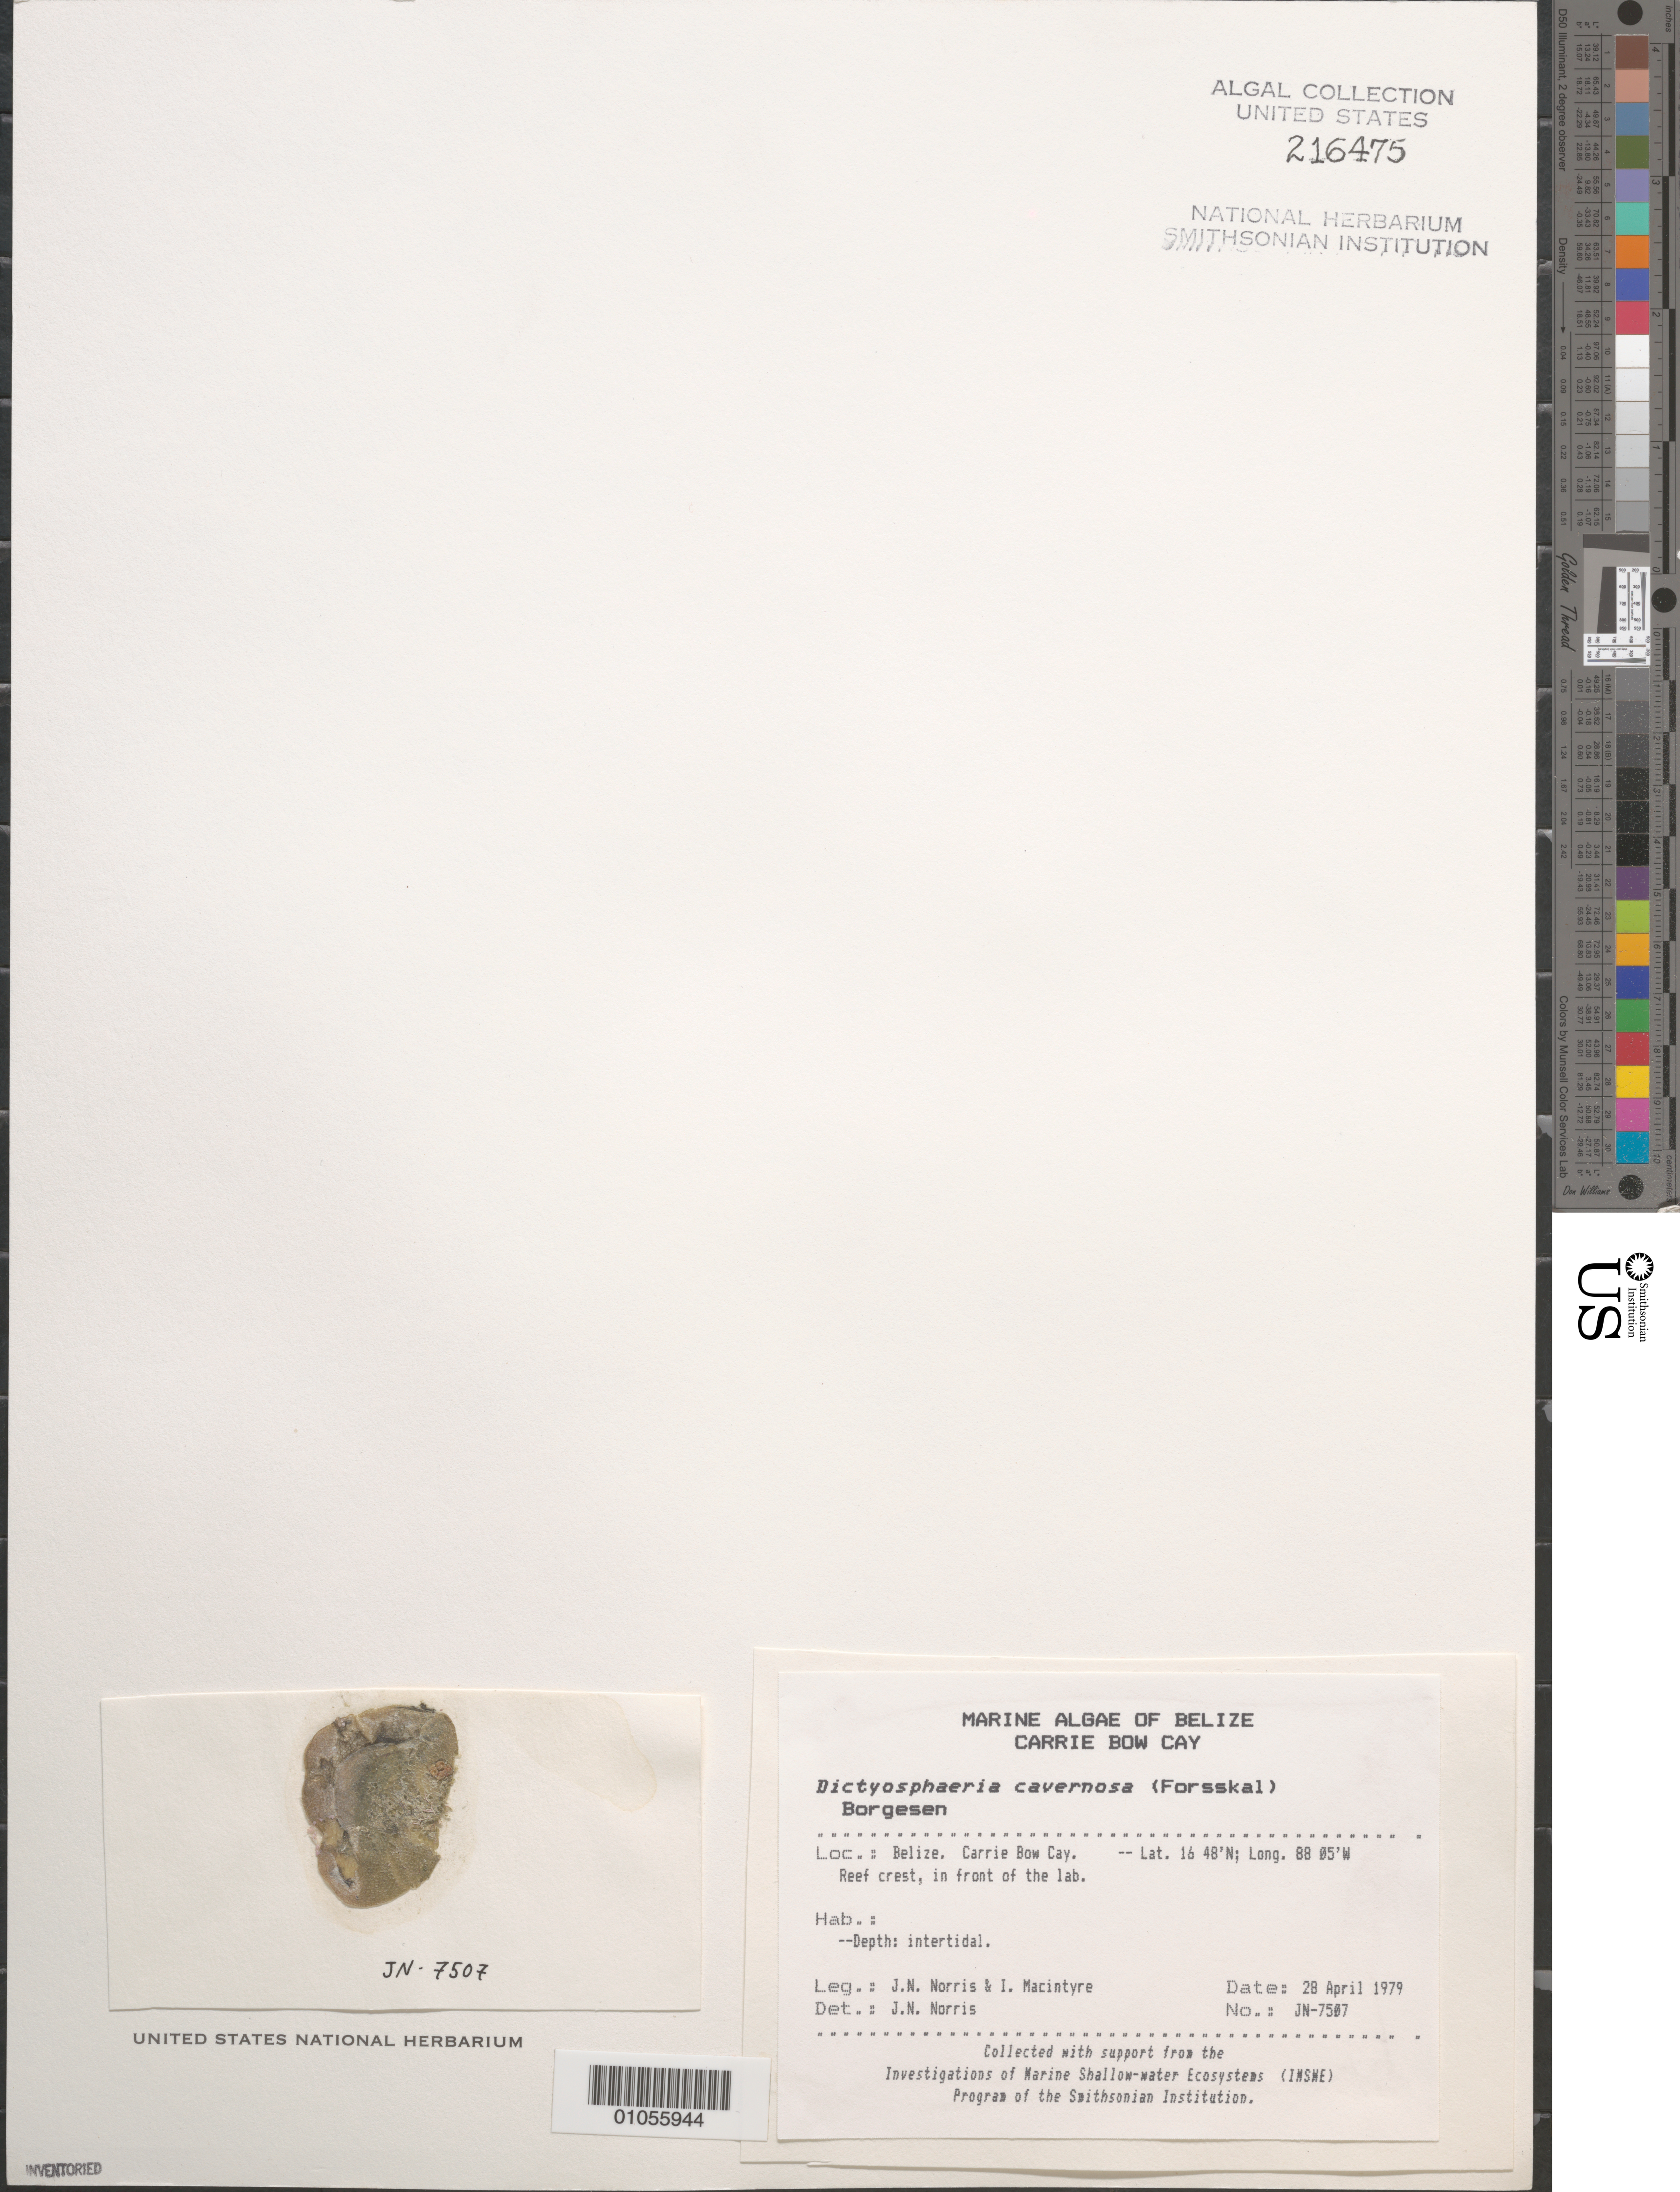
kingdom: Plantae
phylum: Chlorophyta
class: Ulvophyceae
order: Siphonocladales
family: Siphonocladaceae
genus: Dictyosphaeria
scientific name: Dictyosphaeria cavernosa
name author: (Forssk.) Børgesen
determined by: Norris, James N.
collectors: J. N. Norris & I. Macintyre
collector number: JN-7507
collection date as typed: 28 Apr 1979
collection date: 1979-04-28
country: Belize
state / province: Stann Creek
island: Carrie Bow Cay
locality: Reef crest in front of the laboratory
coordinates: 16 48'N, 88 05'W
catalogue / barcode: US 216475